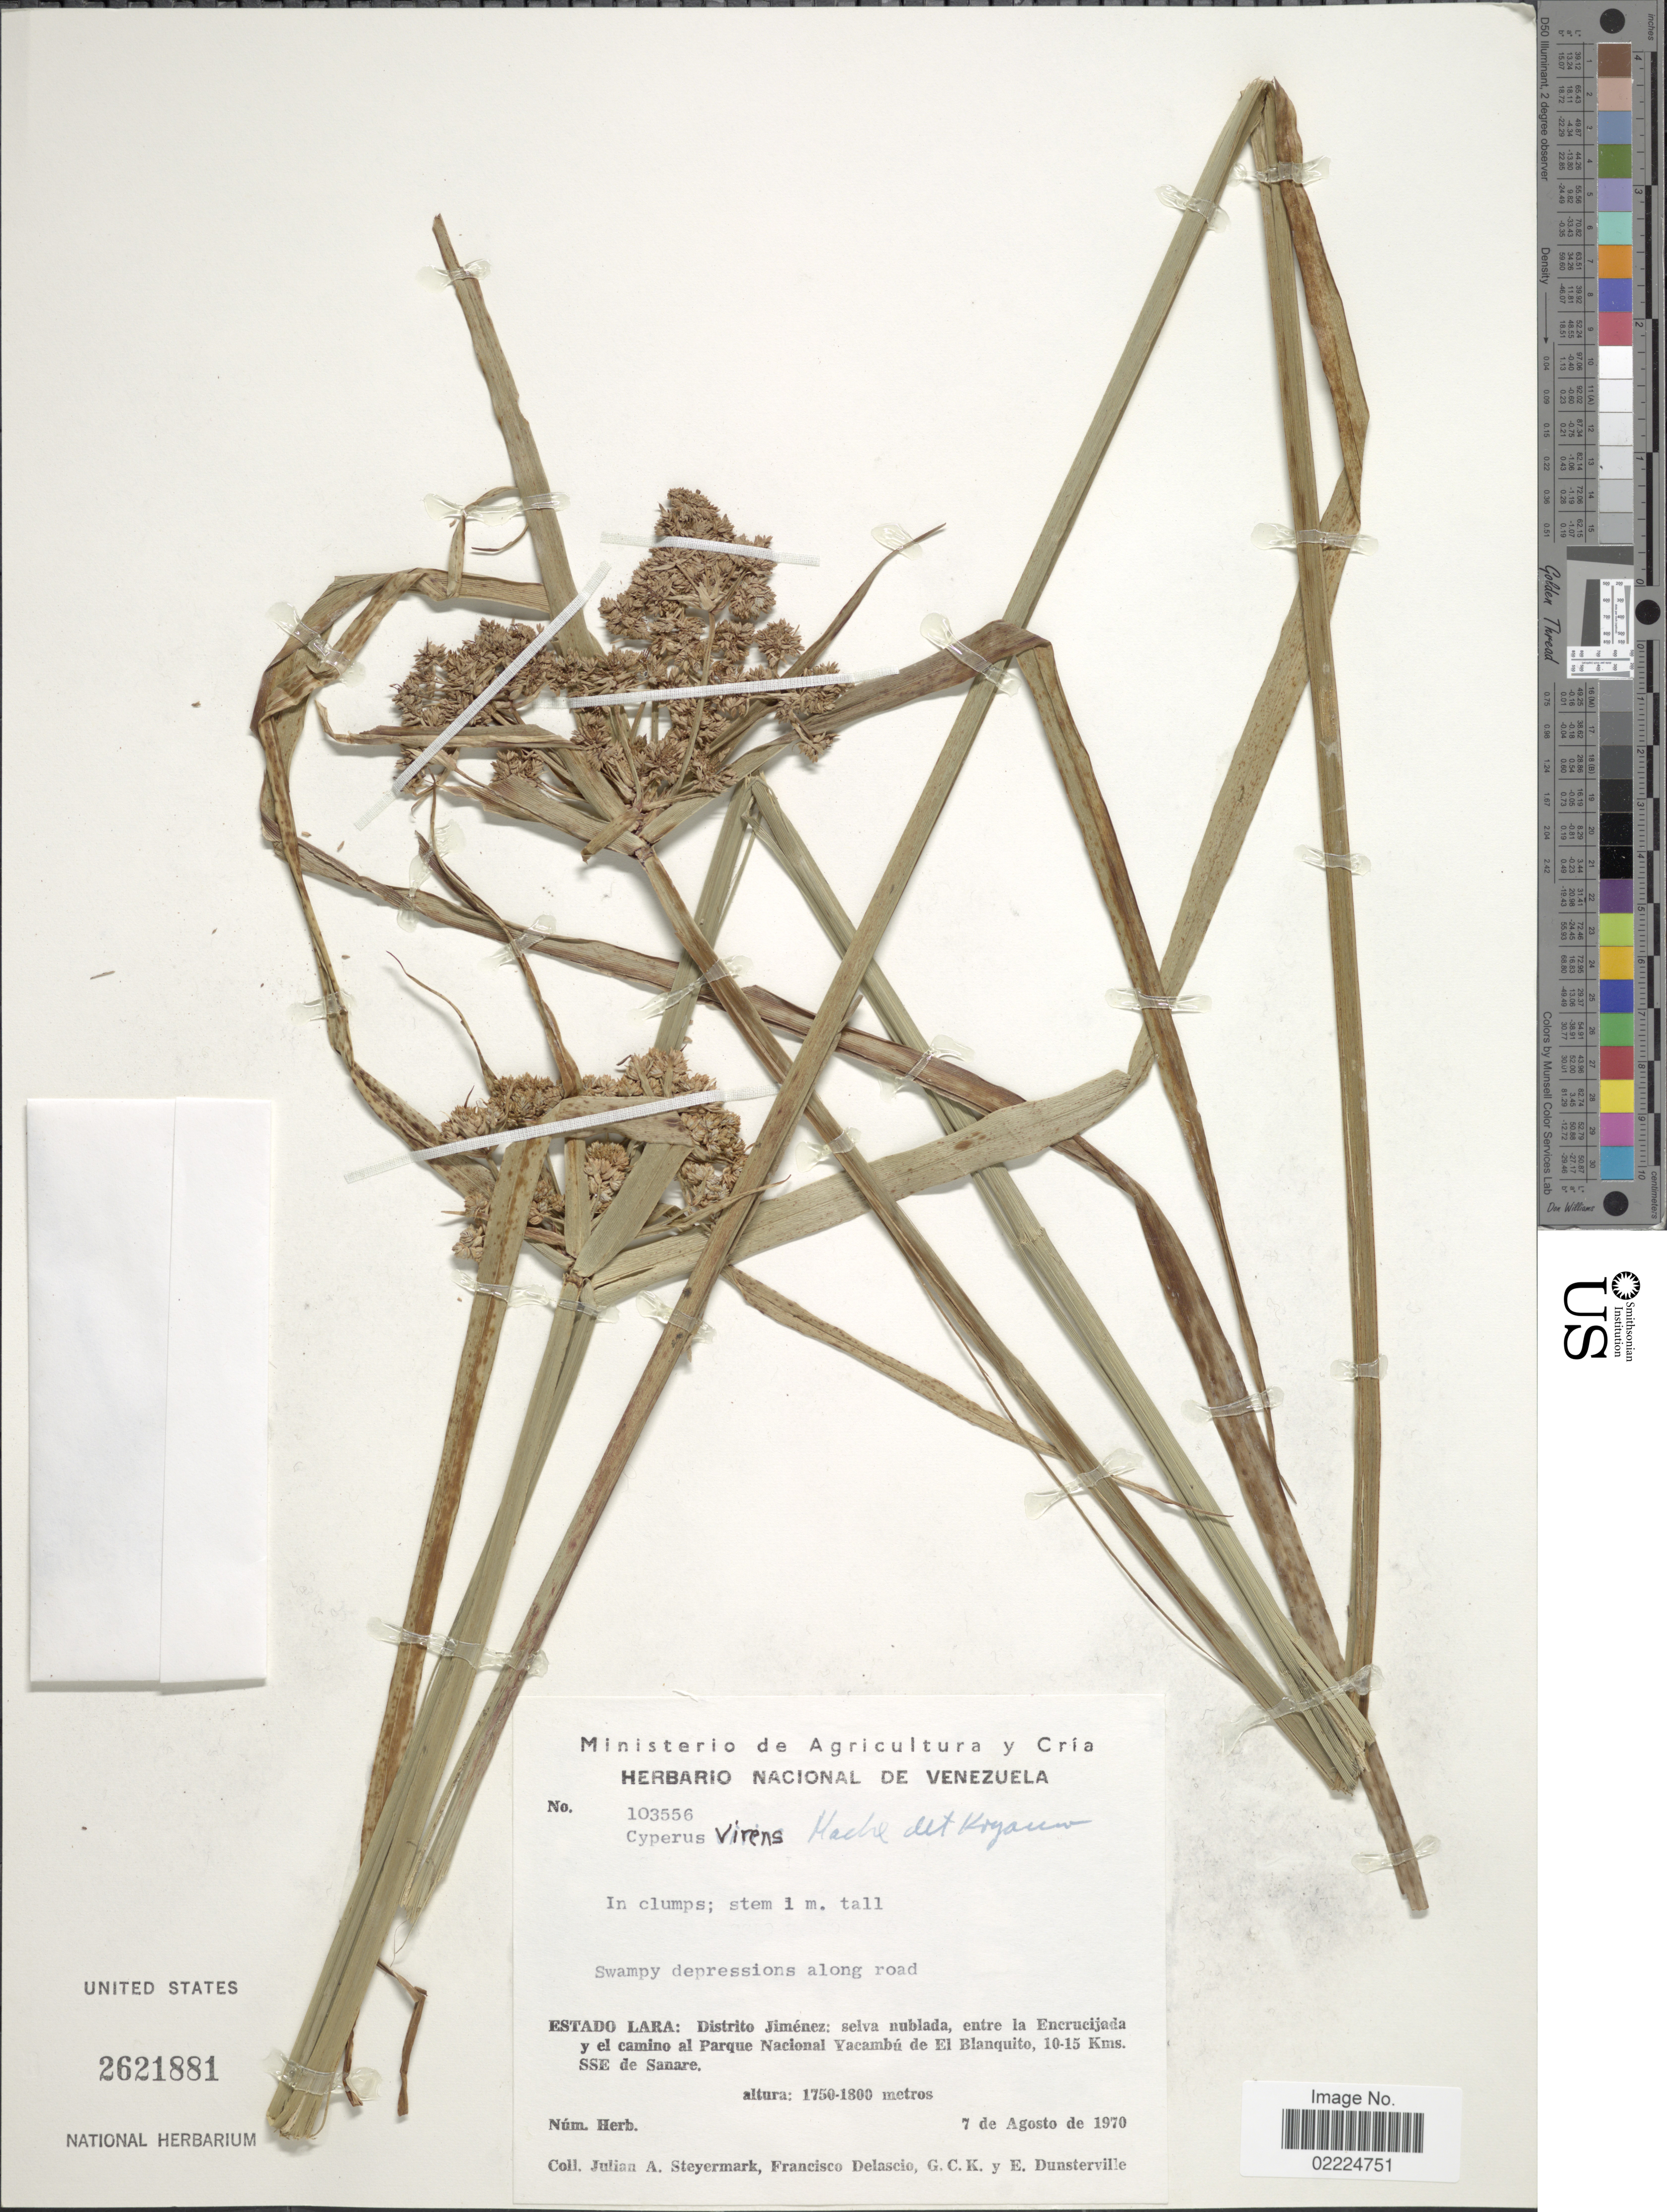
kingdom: Plantae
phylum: Tracheophyta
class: Liliopsida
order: Poales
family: Cyperaceae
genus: Cyperus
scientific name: Cyperus virens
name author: Michx.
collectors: J. Steyermark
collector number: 103556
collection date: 1970-08-07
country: Venezuela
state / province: Lara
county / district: Jiménez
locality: Estado Lara: Distrito Jimenez; selva nublada, entre La Encrucijada y el camino al Parque Nacional Yacambu de El Blanquito, 10 - 15 Kms SSE de Sanare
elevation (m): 1750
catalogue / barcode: US 2621881